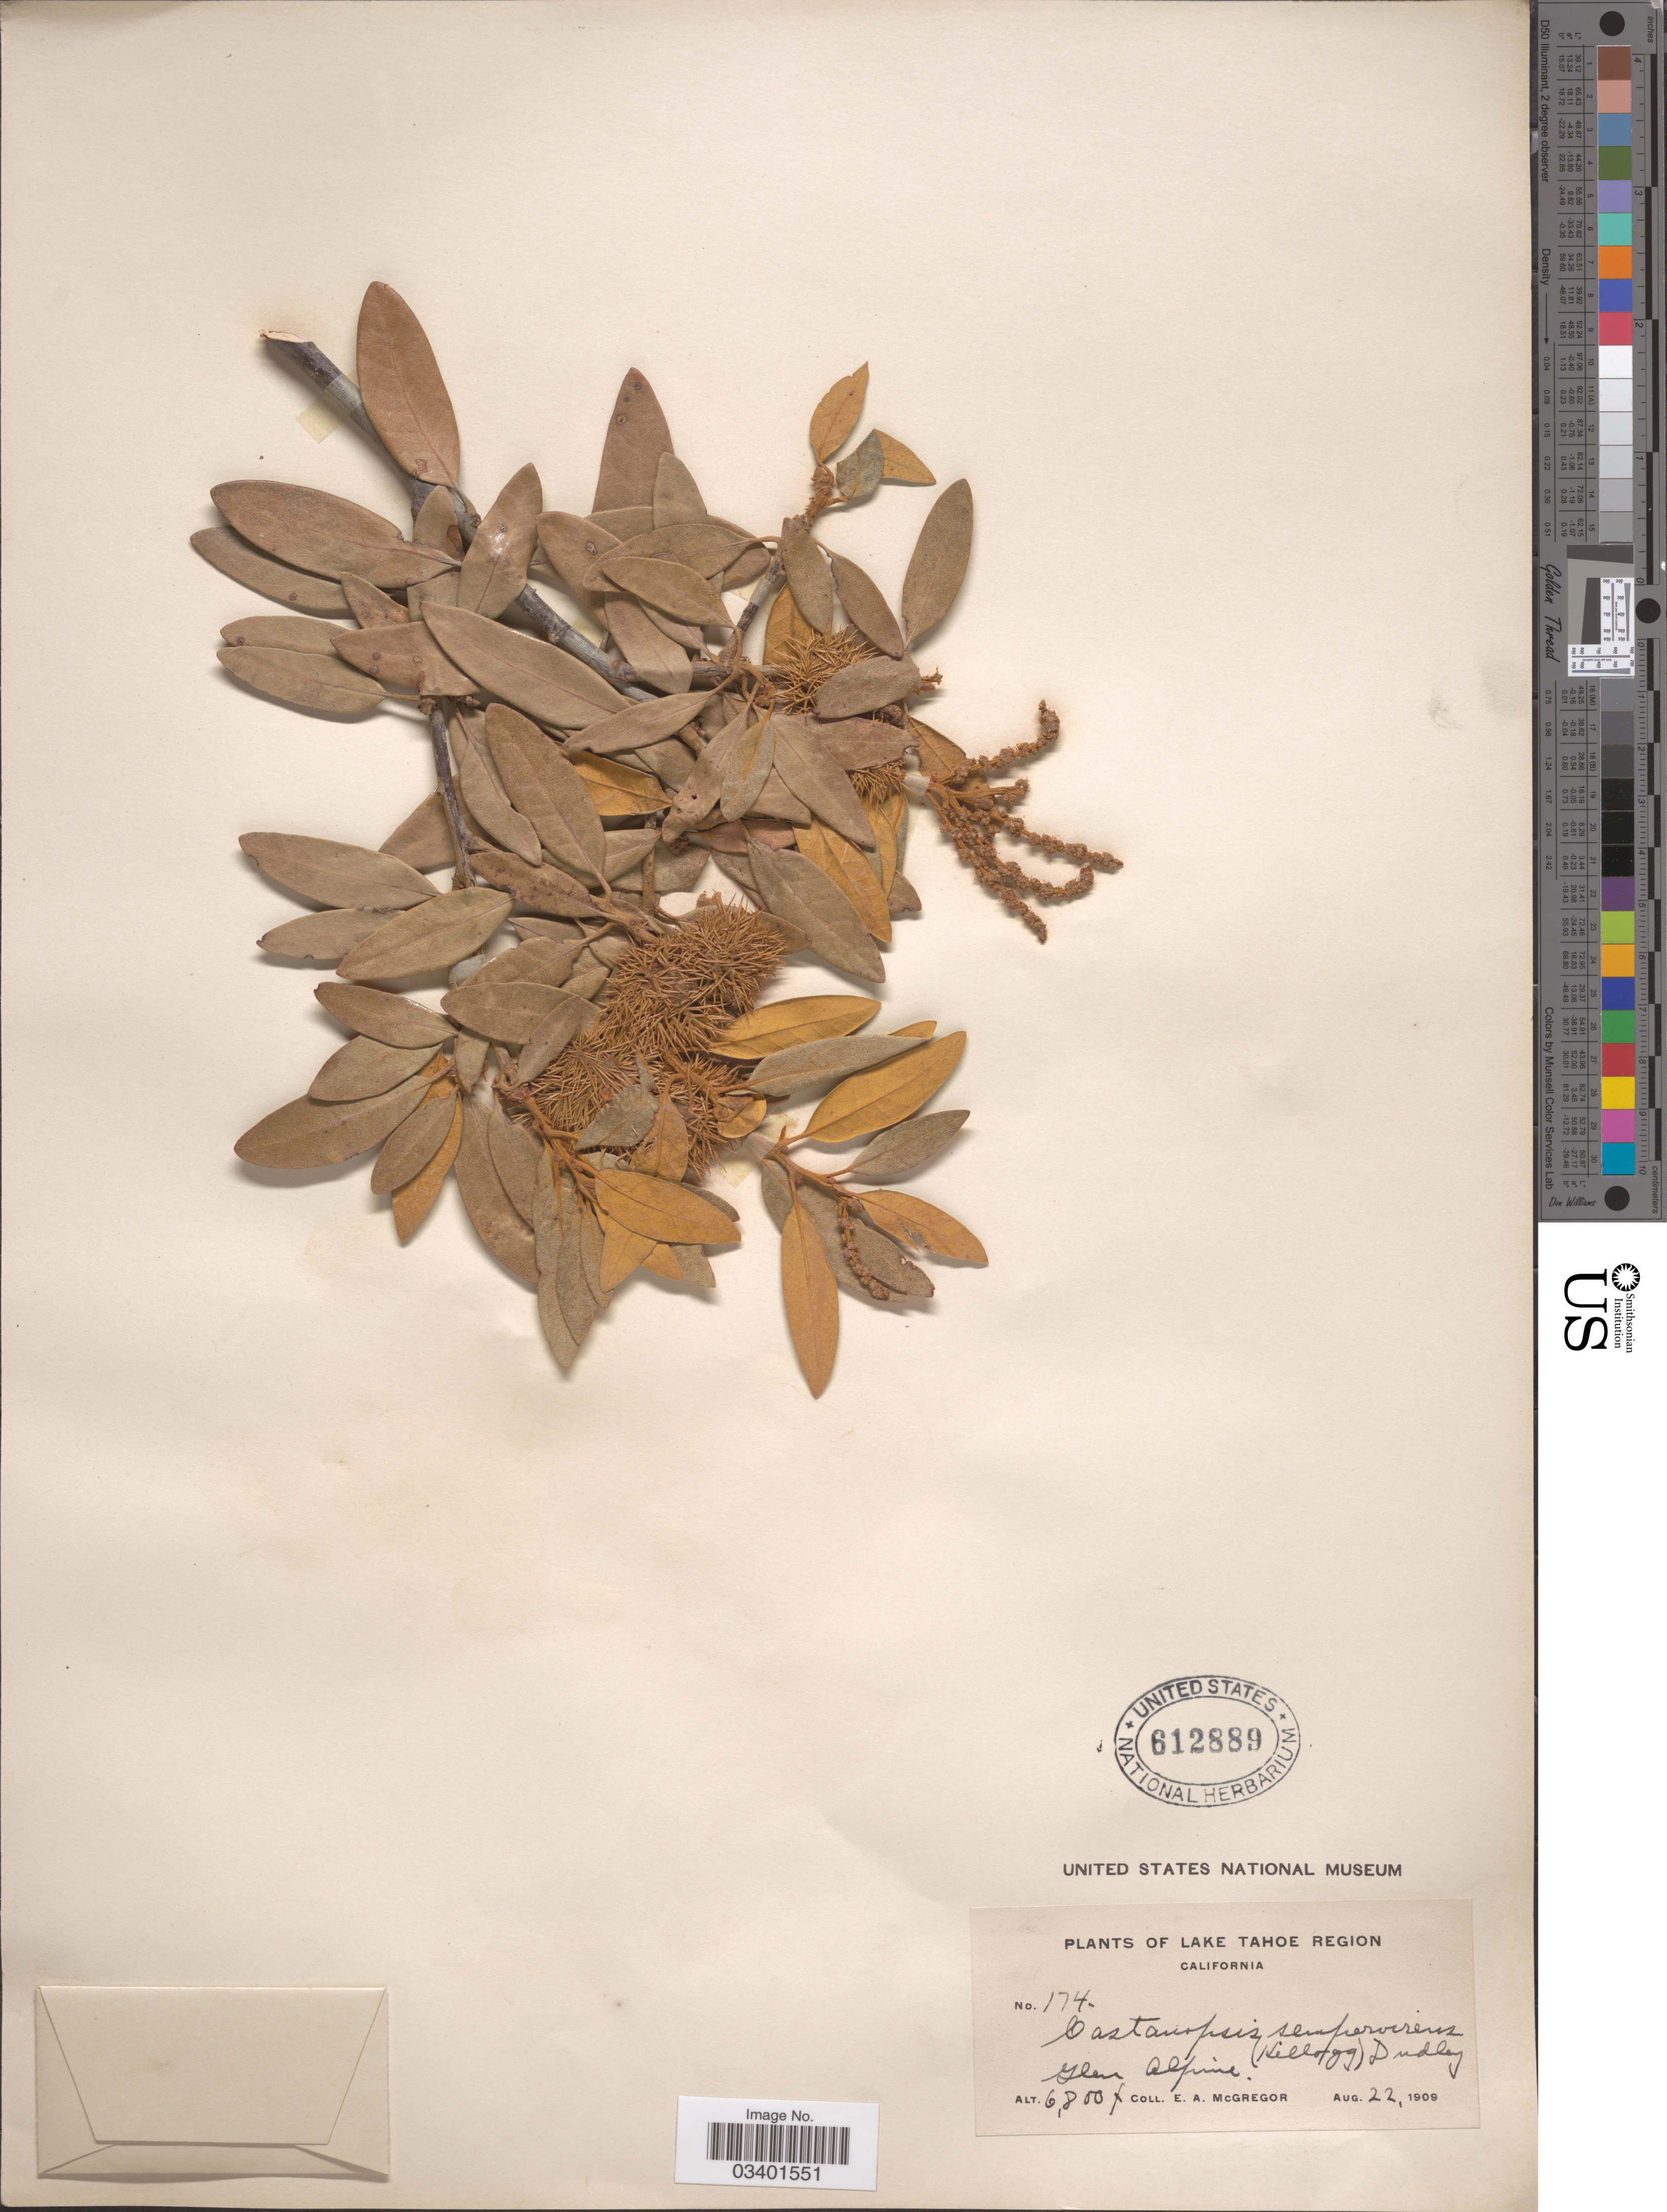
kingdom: Plantae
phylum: Tracheophyta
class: Magnoliopsida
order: Fagales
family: Fagaceae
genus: Chrysolepis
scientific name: Chrysolepis sempervirens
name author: (Kellogg) Hjelmq.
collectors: E. A. McGregor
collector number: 174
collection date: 1909-08-22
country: United States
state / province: California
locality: Lake Tahoe Region. Glen Alpine.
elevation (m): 2073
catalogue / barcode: US 612889